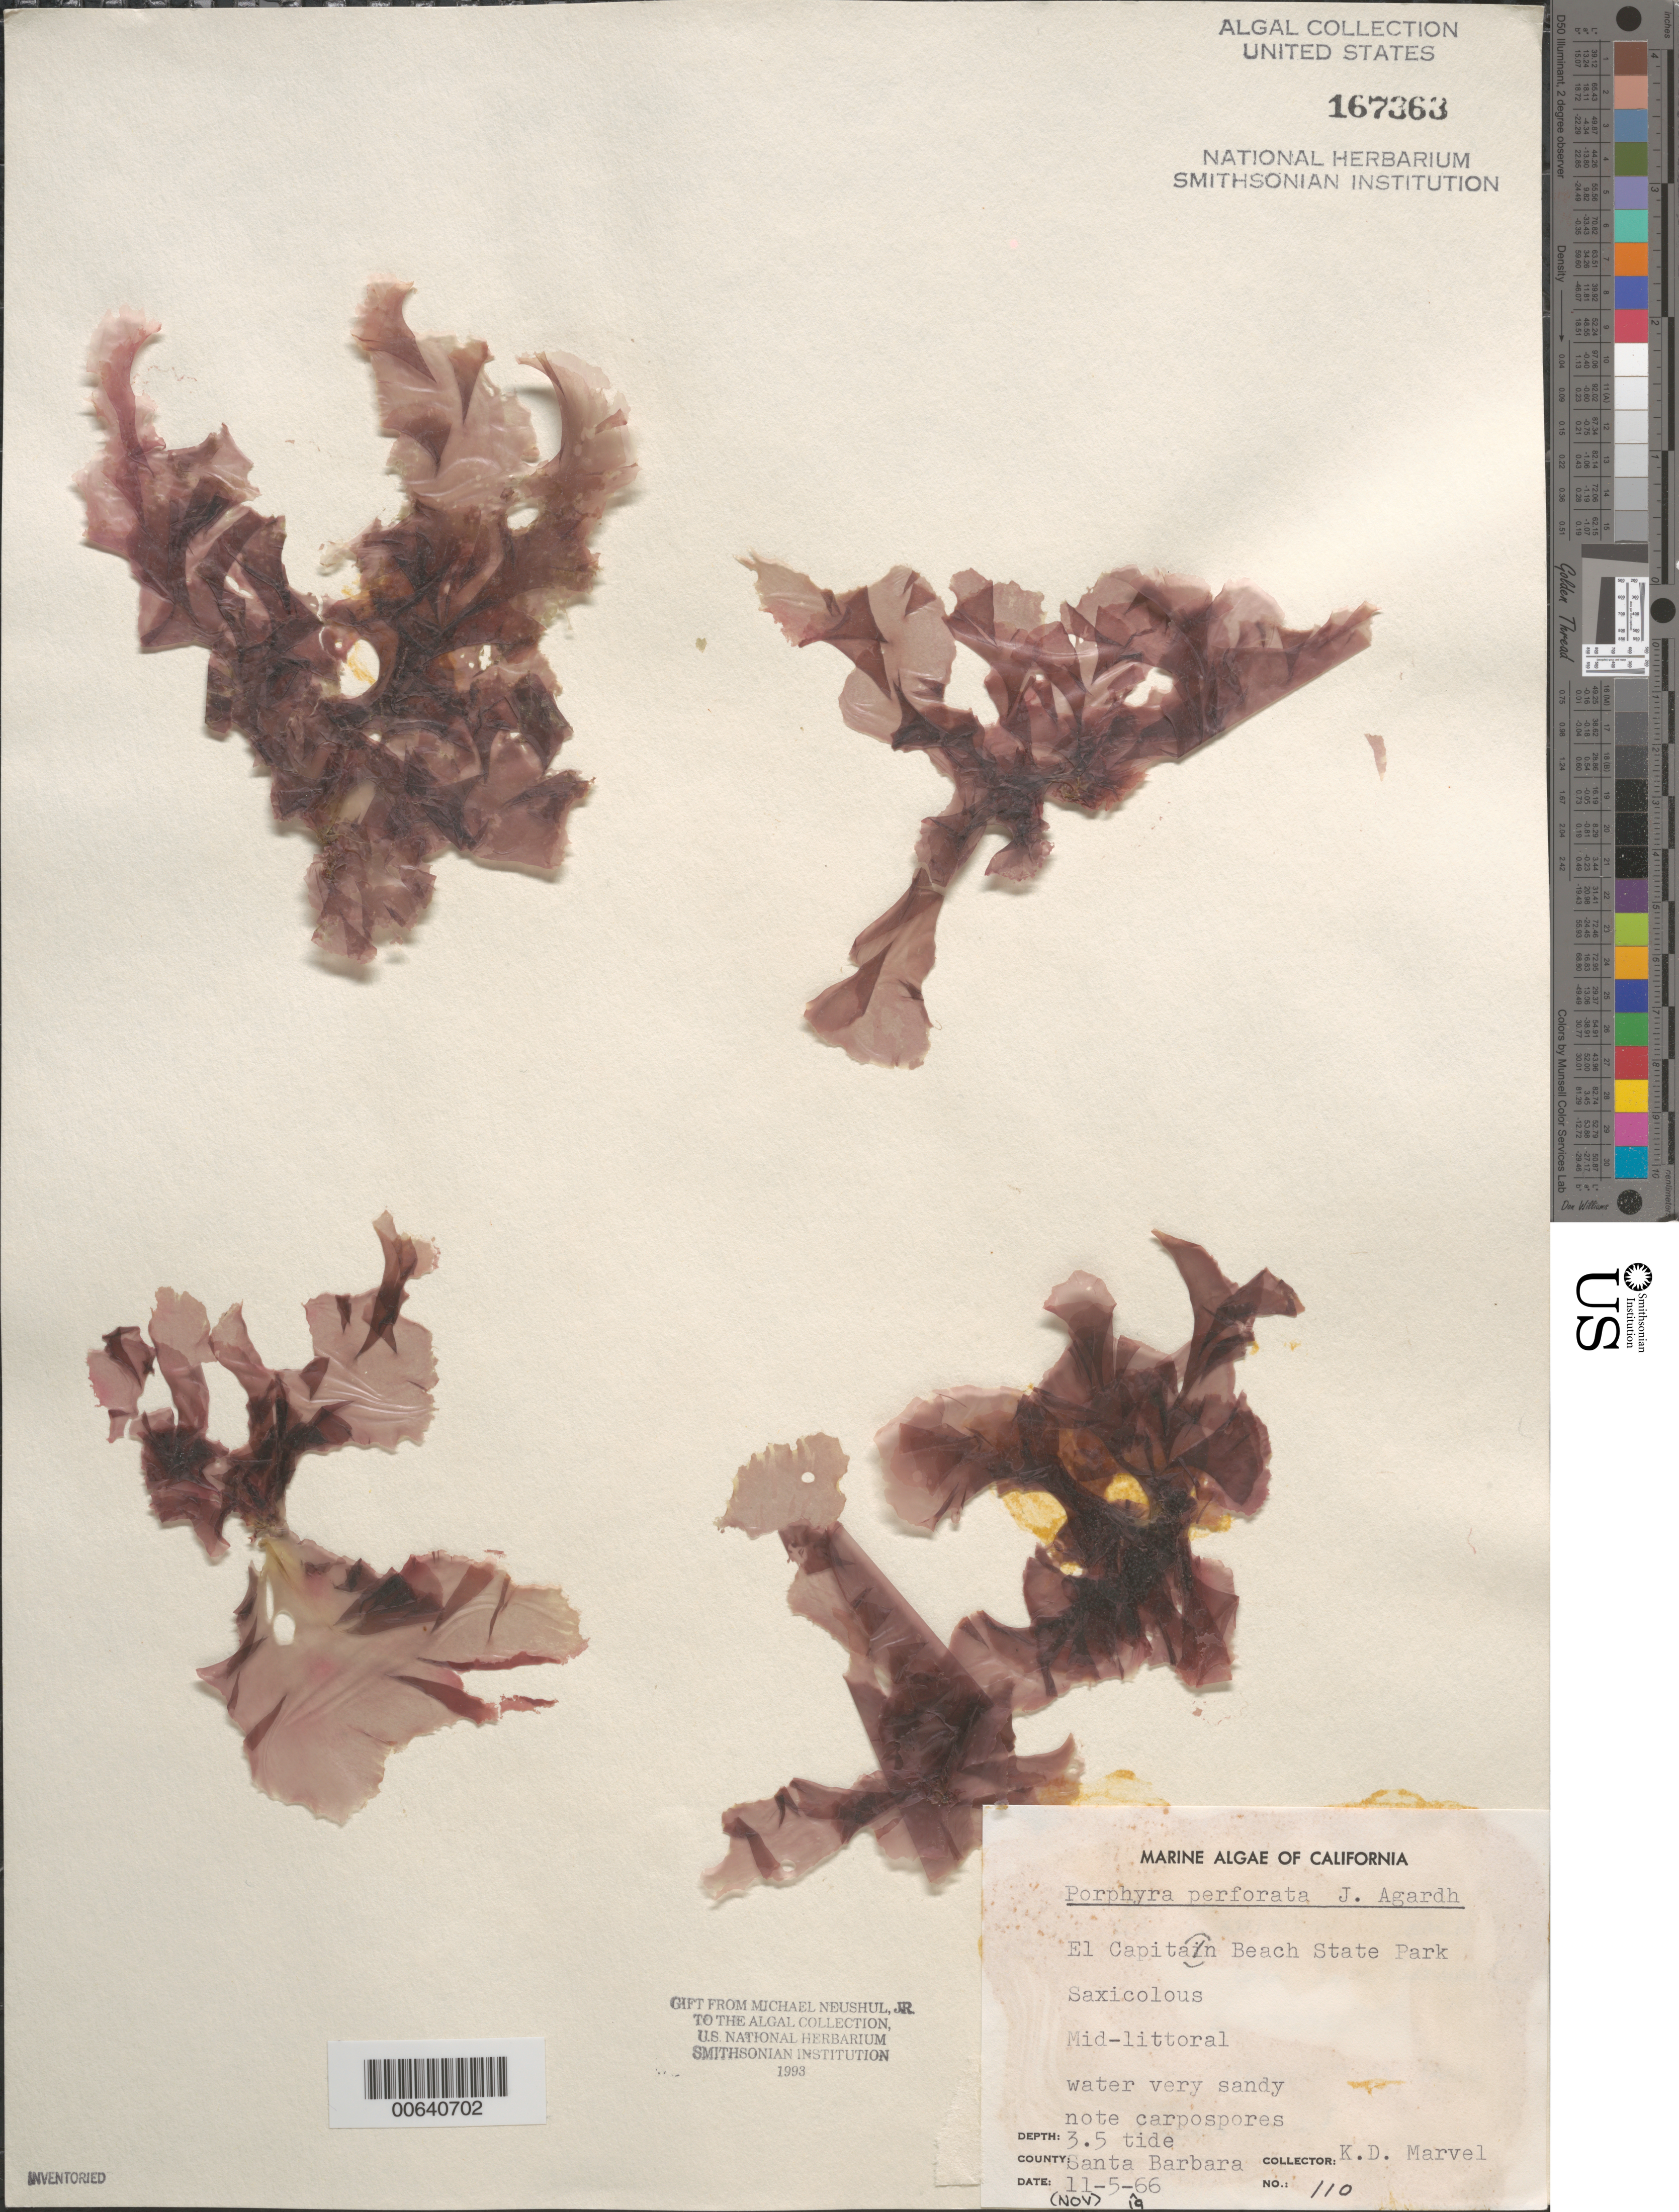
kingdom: Plantae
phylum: Rhodophyta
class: Bangiophyceae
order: Bangiales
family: Bangiaceae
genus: Pyropia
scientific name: Pyropia perforata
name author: (J. Agardh) S.C. Lindstrom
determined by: Algae name updating Project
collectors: K. Marvel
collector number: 110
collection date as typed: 05 Nov 1966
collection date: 1966-11-05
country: United States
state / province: California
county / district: Santa Barbara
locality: El Capitan Beach State Park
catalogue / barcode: US 167363